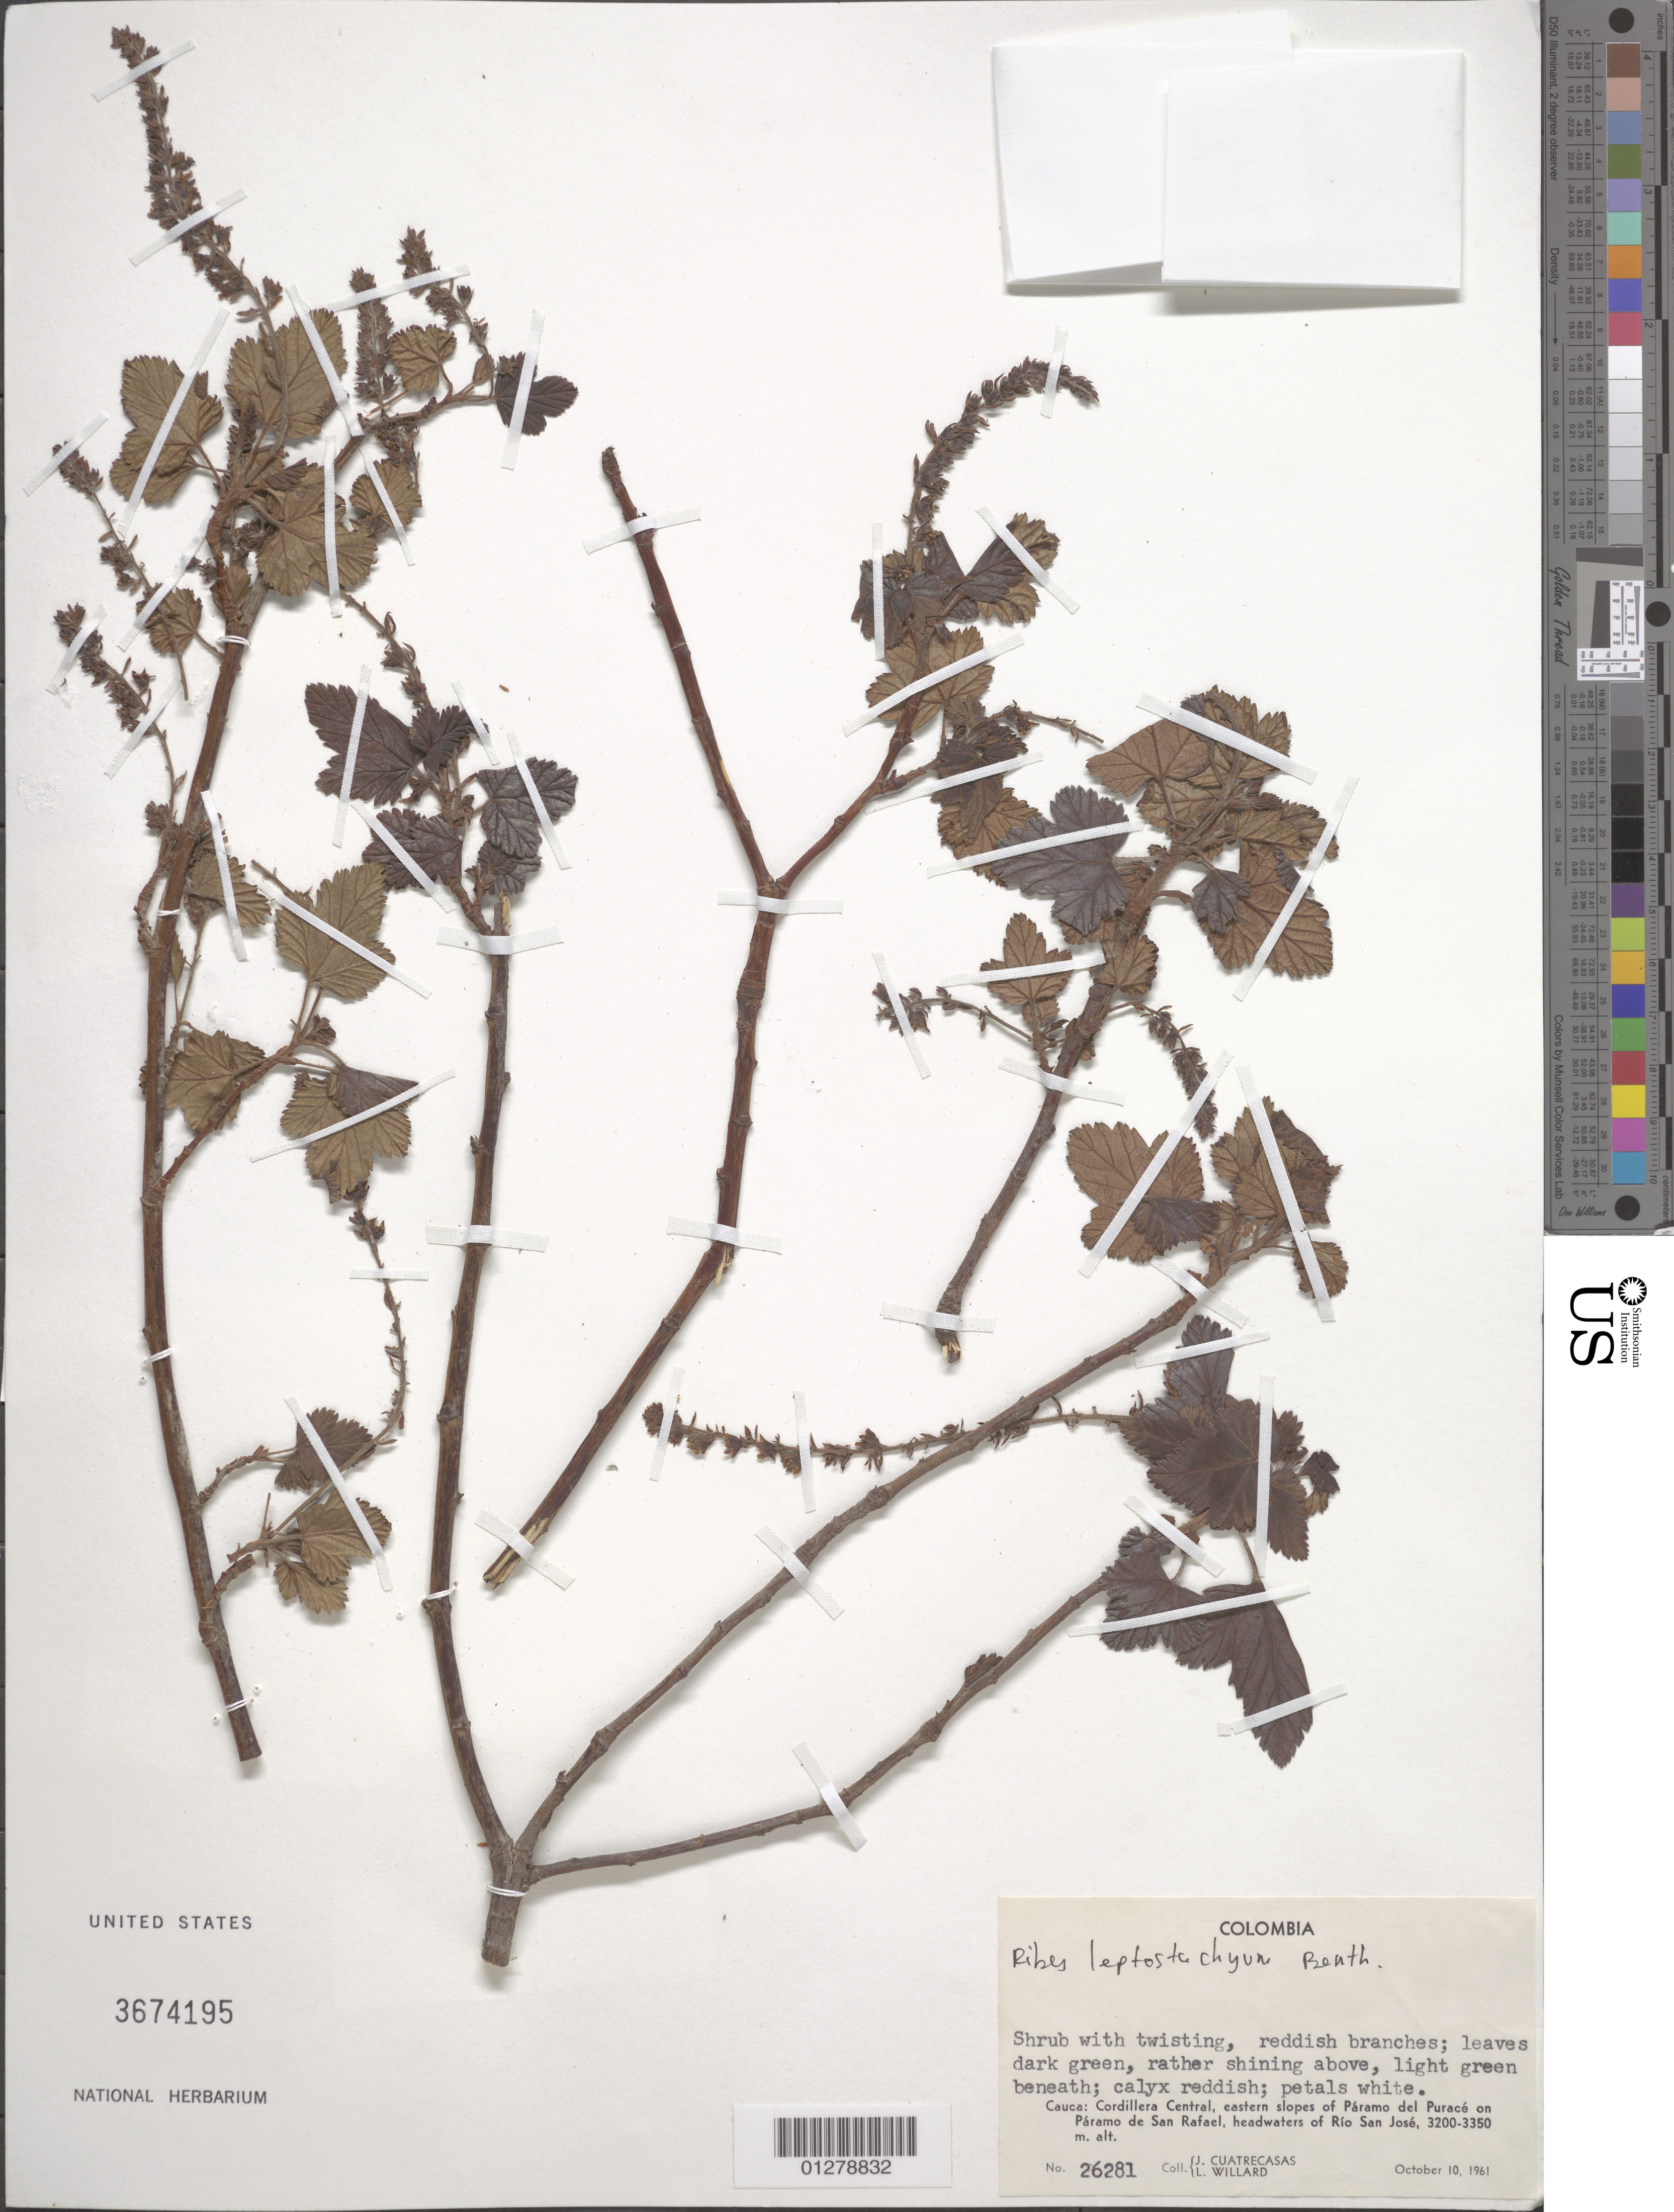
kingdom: Plantae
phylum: Tracheophyta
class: Magnoliopsida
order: Saxifragales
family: Grossulariaceae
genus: Ribes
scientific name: Ribes leptostachyum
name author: Decne.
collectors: J. Cuatrecasas & L. Willard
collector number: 26281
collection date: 1961-10-10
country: Colombia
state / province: Cauca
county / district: Cordillera Central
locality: Eastern slopes of Paramo del Purace on Paramo de San Rafael, headwaters of Rio San Jose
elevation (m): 3200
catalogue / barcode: US 3674195